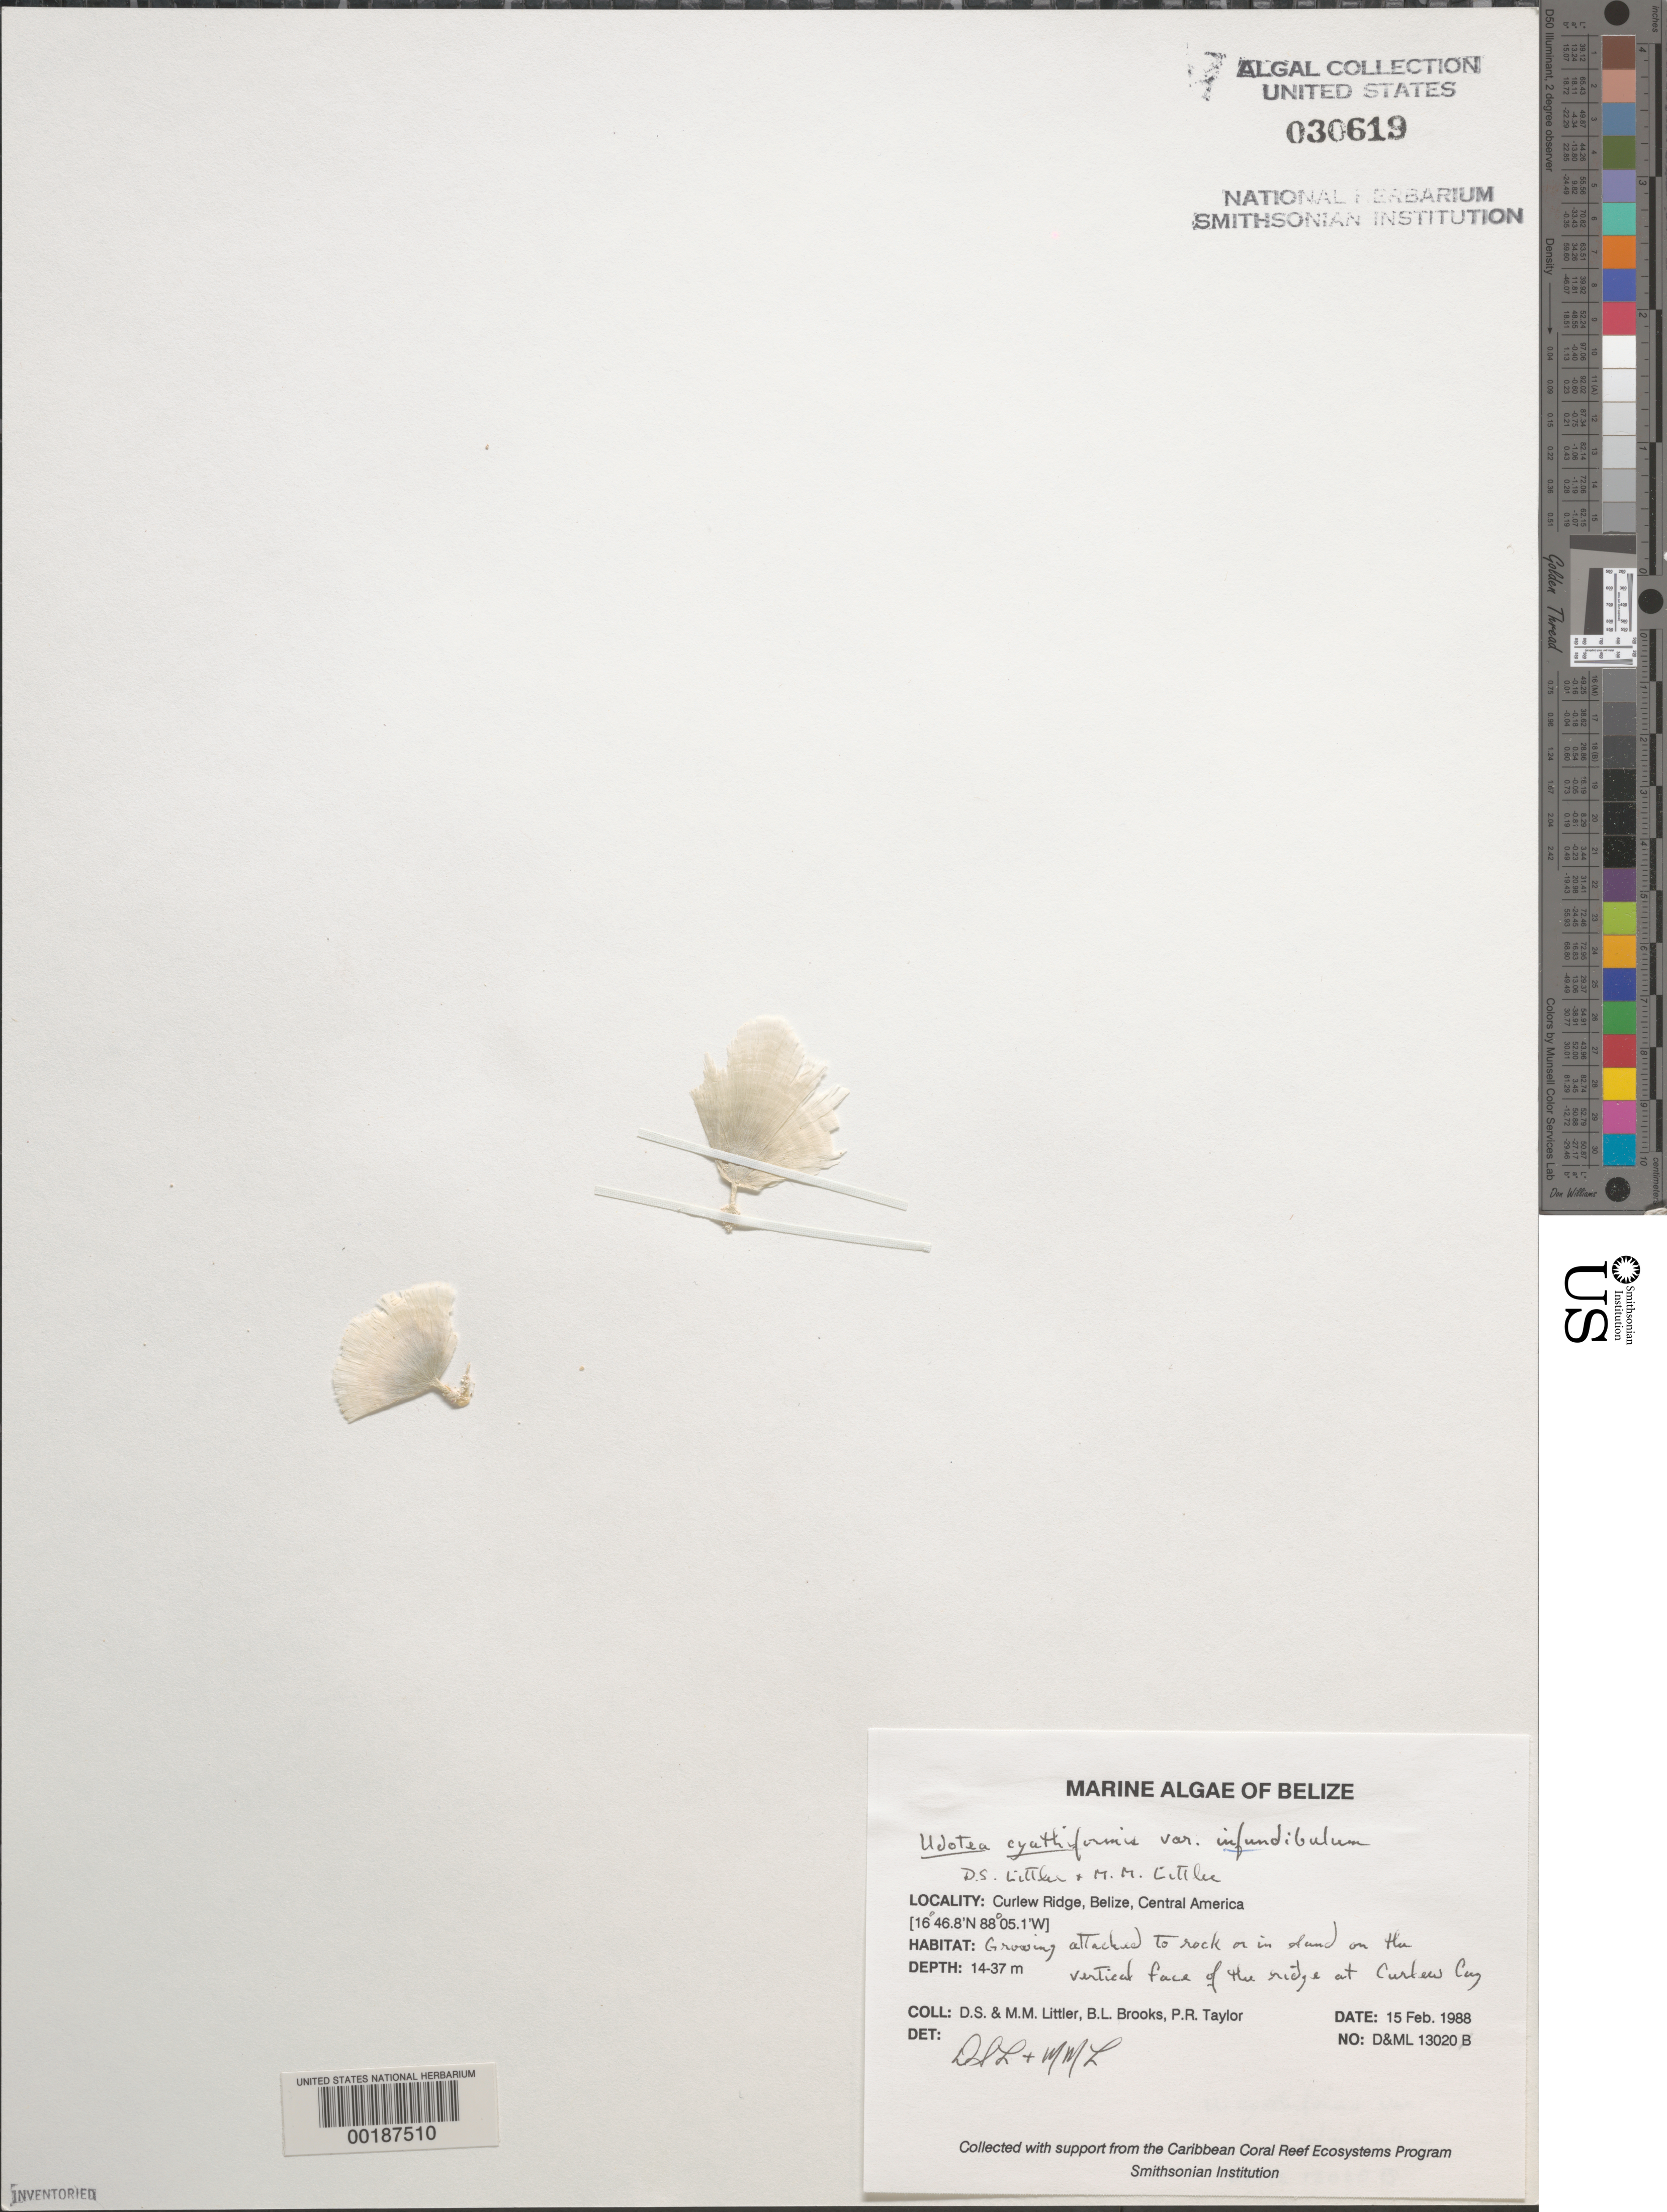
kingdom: Plantae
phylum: Chlorophyta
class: Ulvophyceae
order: Bryopsidales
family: Udoteaceae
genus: Udotea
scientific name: Udotea cyathiformis var. infundibulum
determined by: Littler, D. S.; Littler, M. M.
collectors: D. S. Littler, M. M. Littler, B. Brooks & P. R. Taylor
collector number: D&ML 13020b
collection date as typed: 15 Feb 1988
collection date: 1988-02-15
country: Belize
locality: Curlew Ridge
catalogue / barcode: US 30619